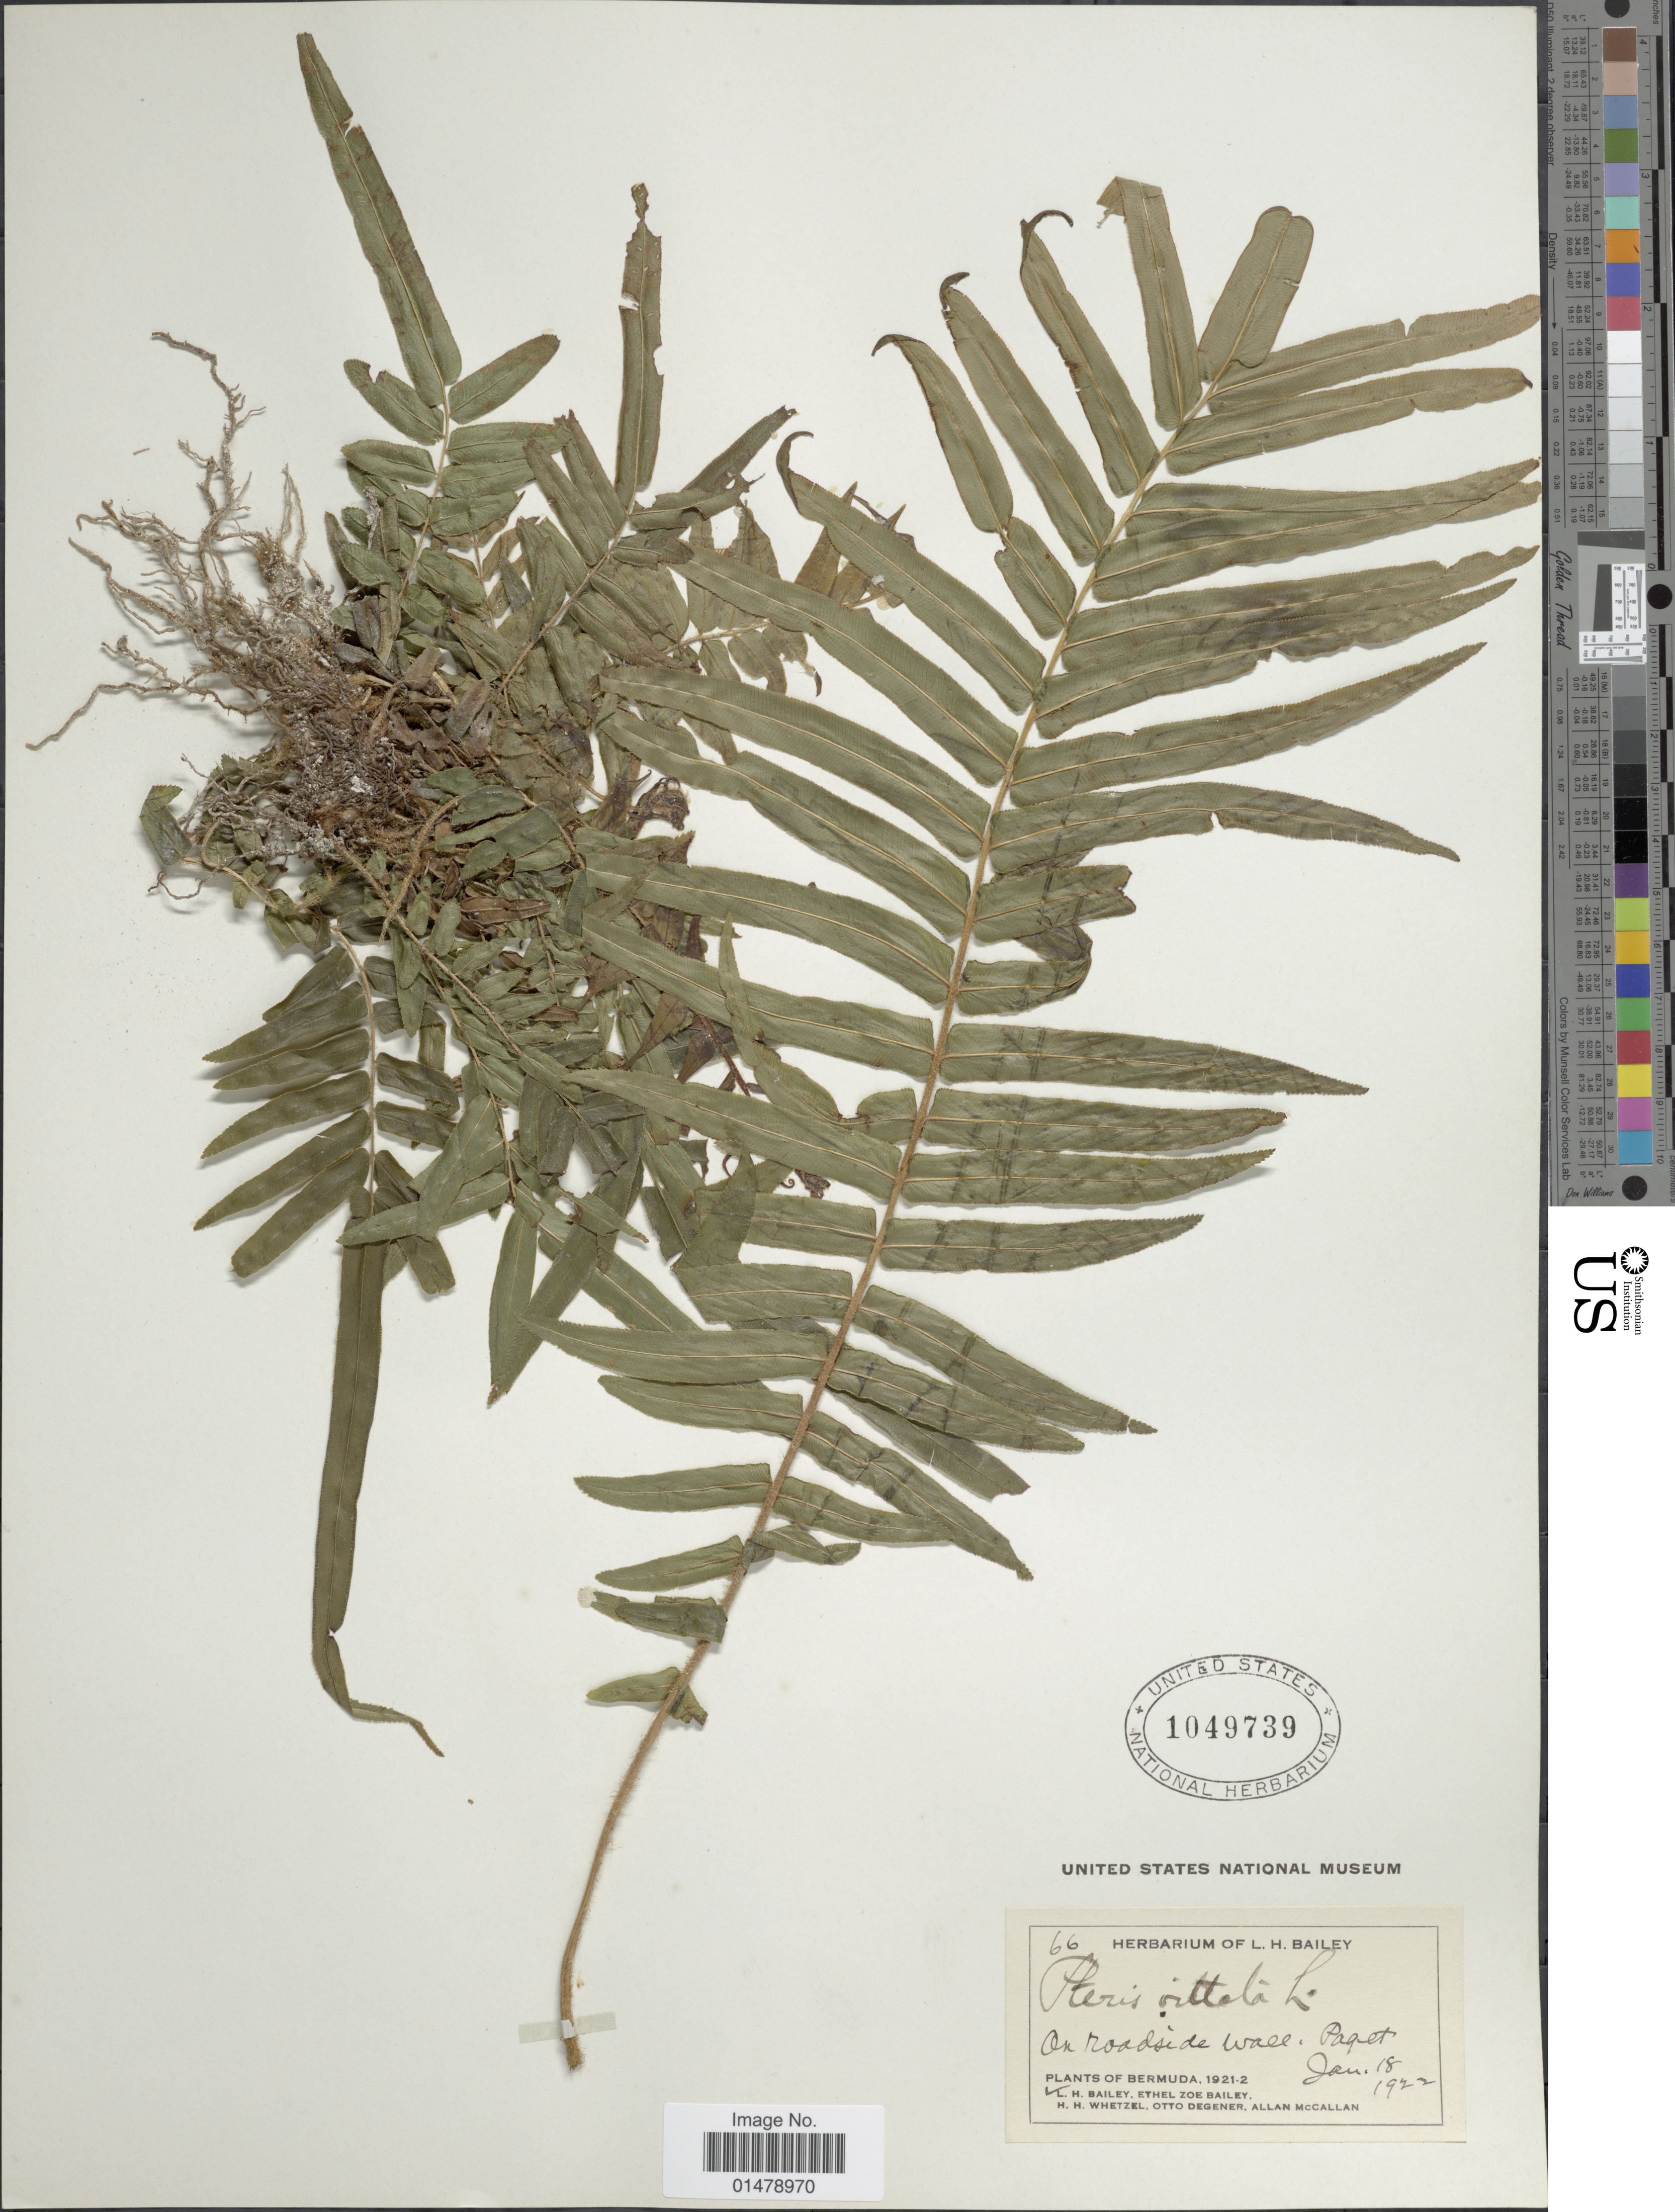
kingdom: Plantae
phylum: Tracheophyta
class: Polypodiopsida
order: Polypodiales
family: Pteridaceae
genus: Pteris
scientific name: Pteris vittata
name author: L.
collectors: L. H. Bailey, E. Z. Bailey, H. Whetzel, O. Degener & A. McCallan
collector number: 66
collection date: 1922-01-18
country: Bermuda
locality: Paget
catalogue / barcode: US 1049739